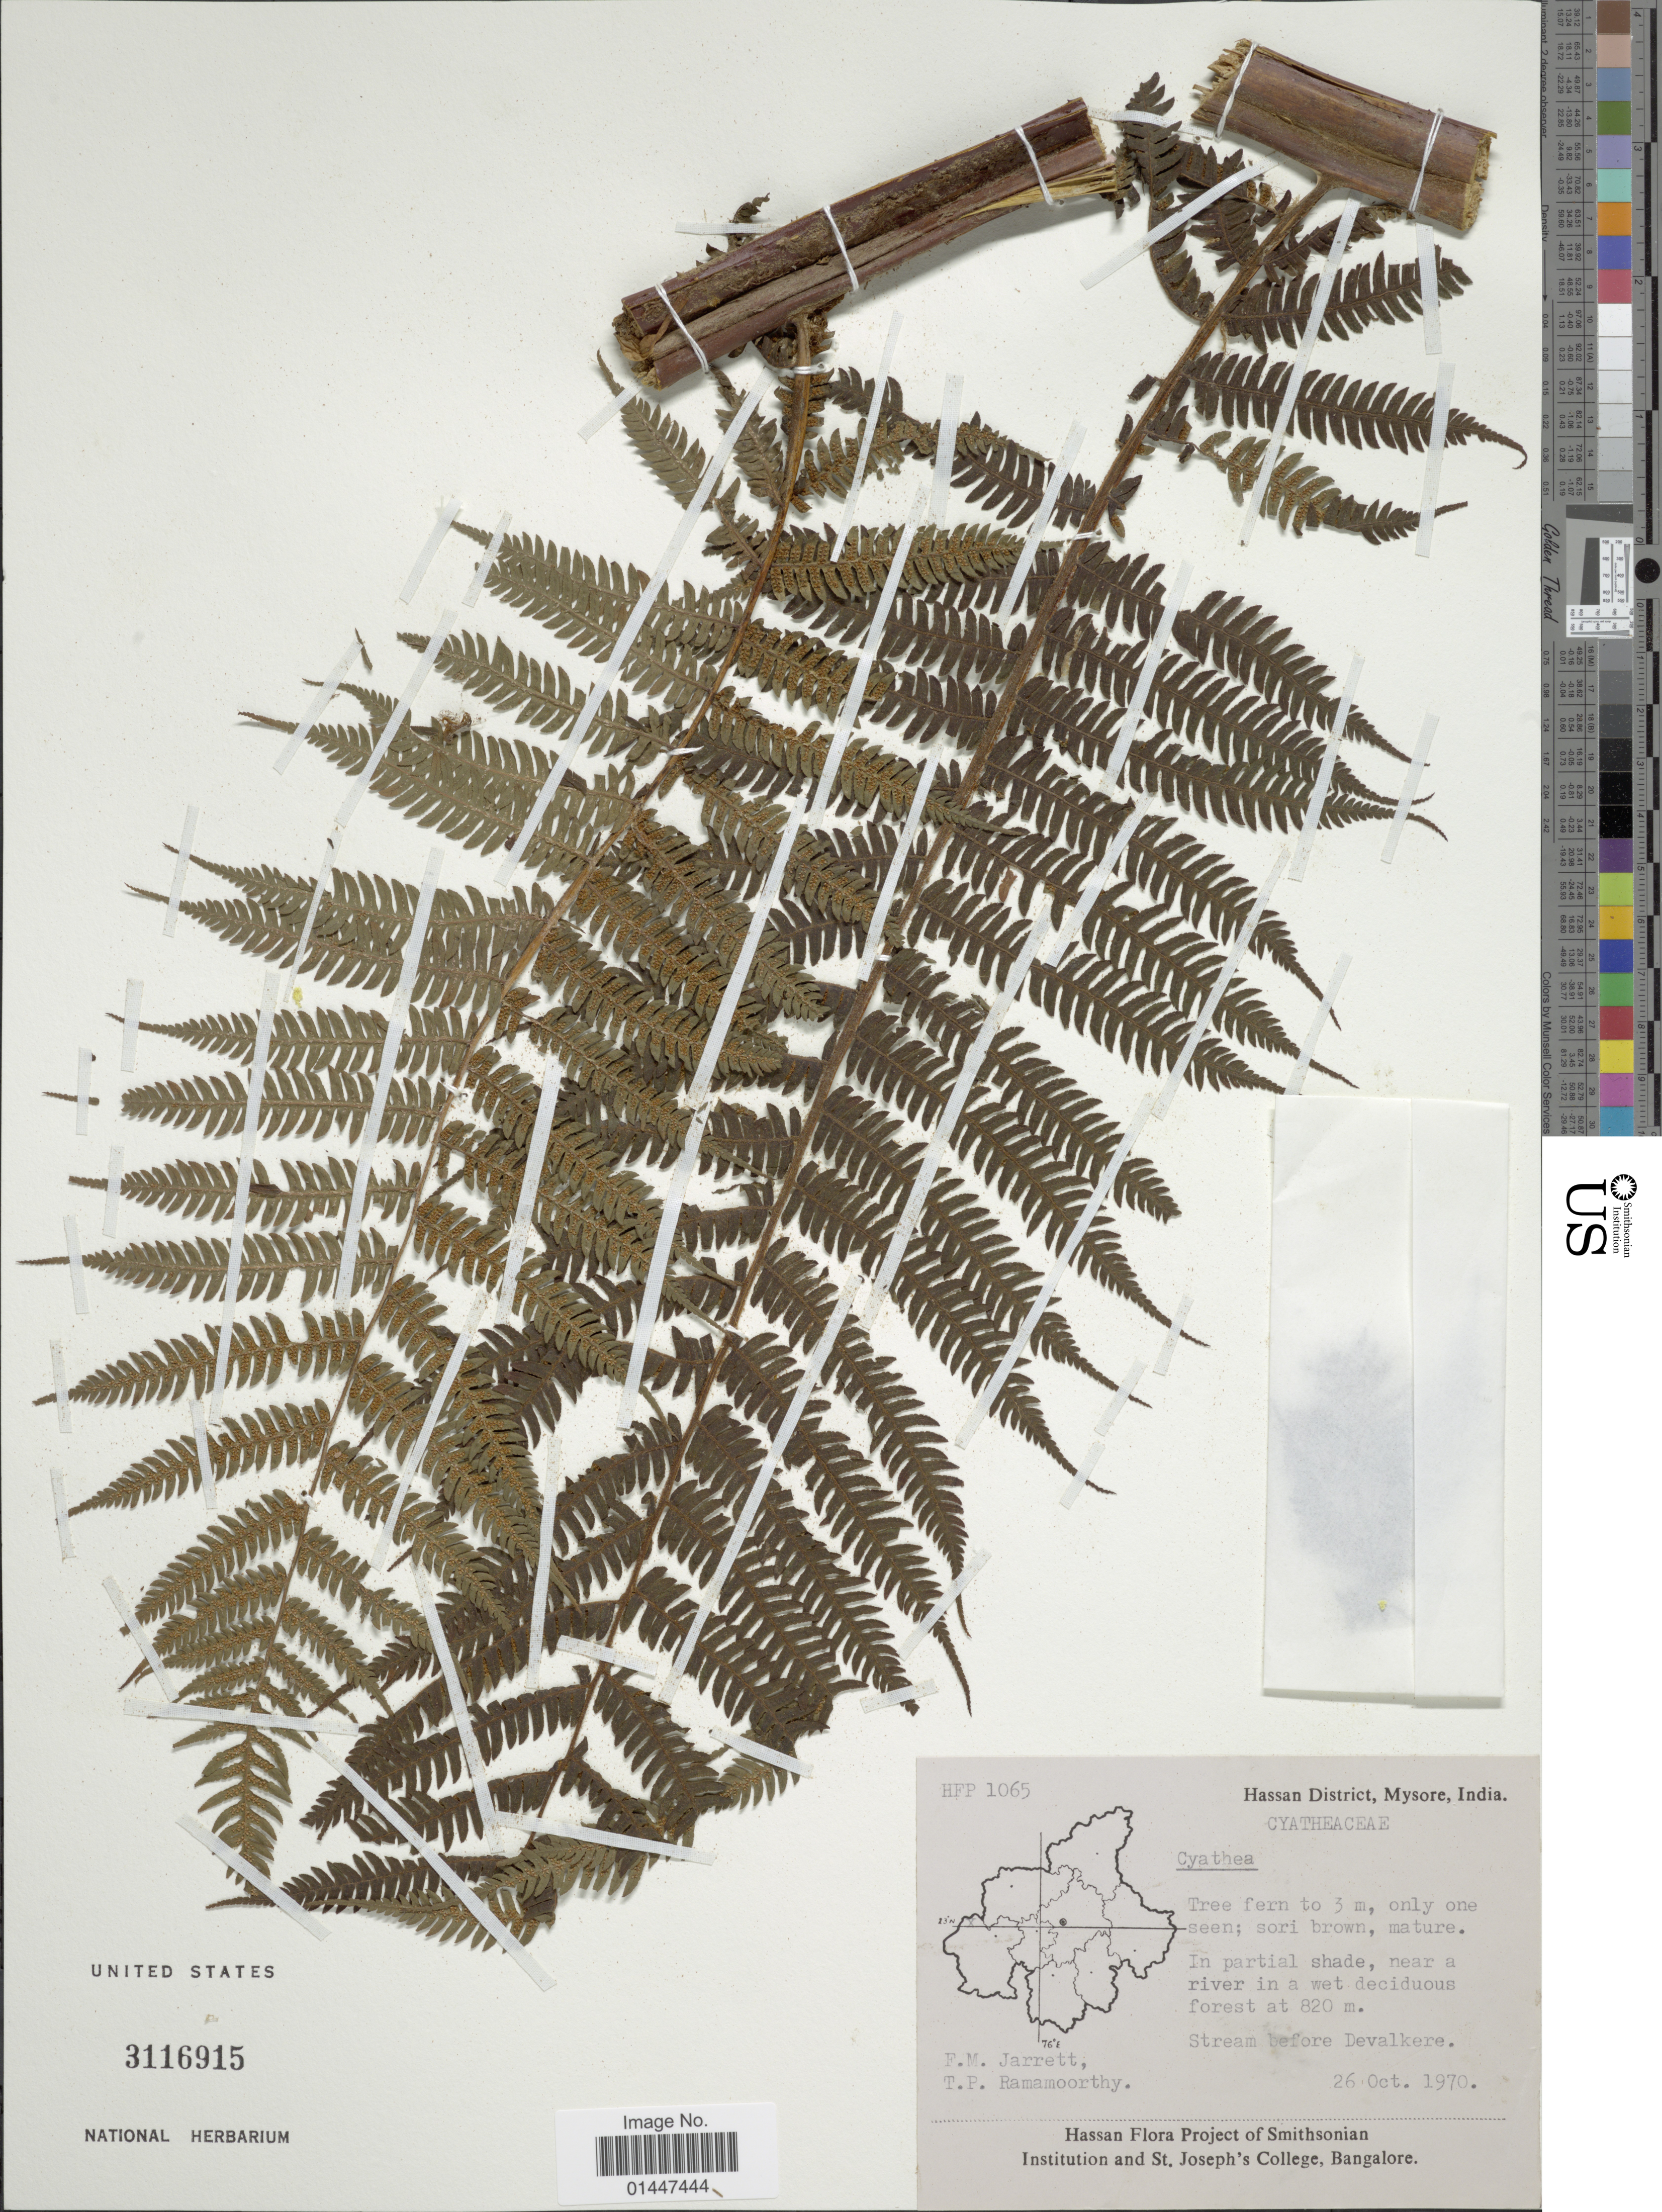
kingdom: Plantae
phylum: Tracheophyta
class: Polypodiopsida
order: Cyatheales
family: Cyatheaceae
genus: Sphaeropteris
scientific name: Sphaeropteris sp.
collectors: F. M. Jarrett & T. P. Ramamoorthy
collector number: HFP1065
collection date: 1970-10-26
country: India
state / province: Karnataka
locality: Hassan District., Mysore. In partial shade, near a river in a wet deciduous forest. Stream before Devalkere.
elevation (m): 820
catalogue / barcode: US 3116915